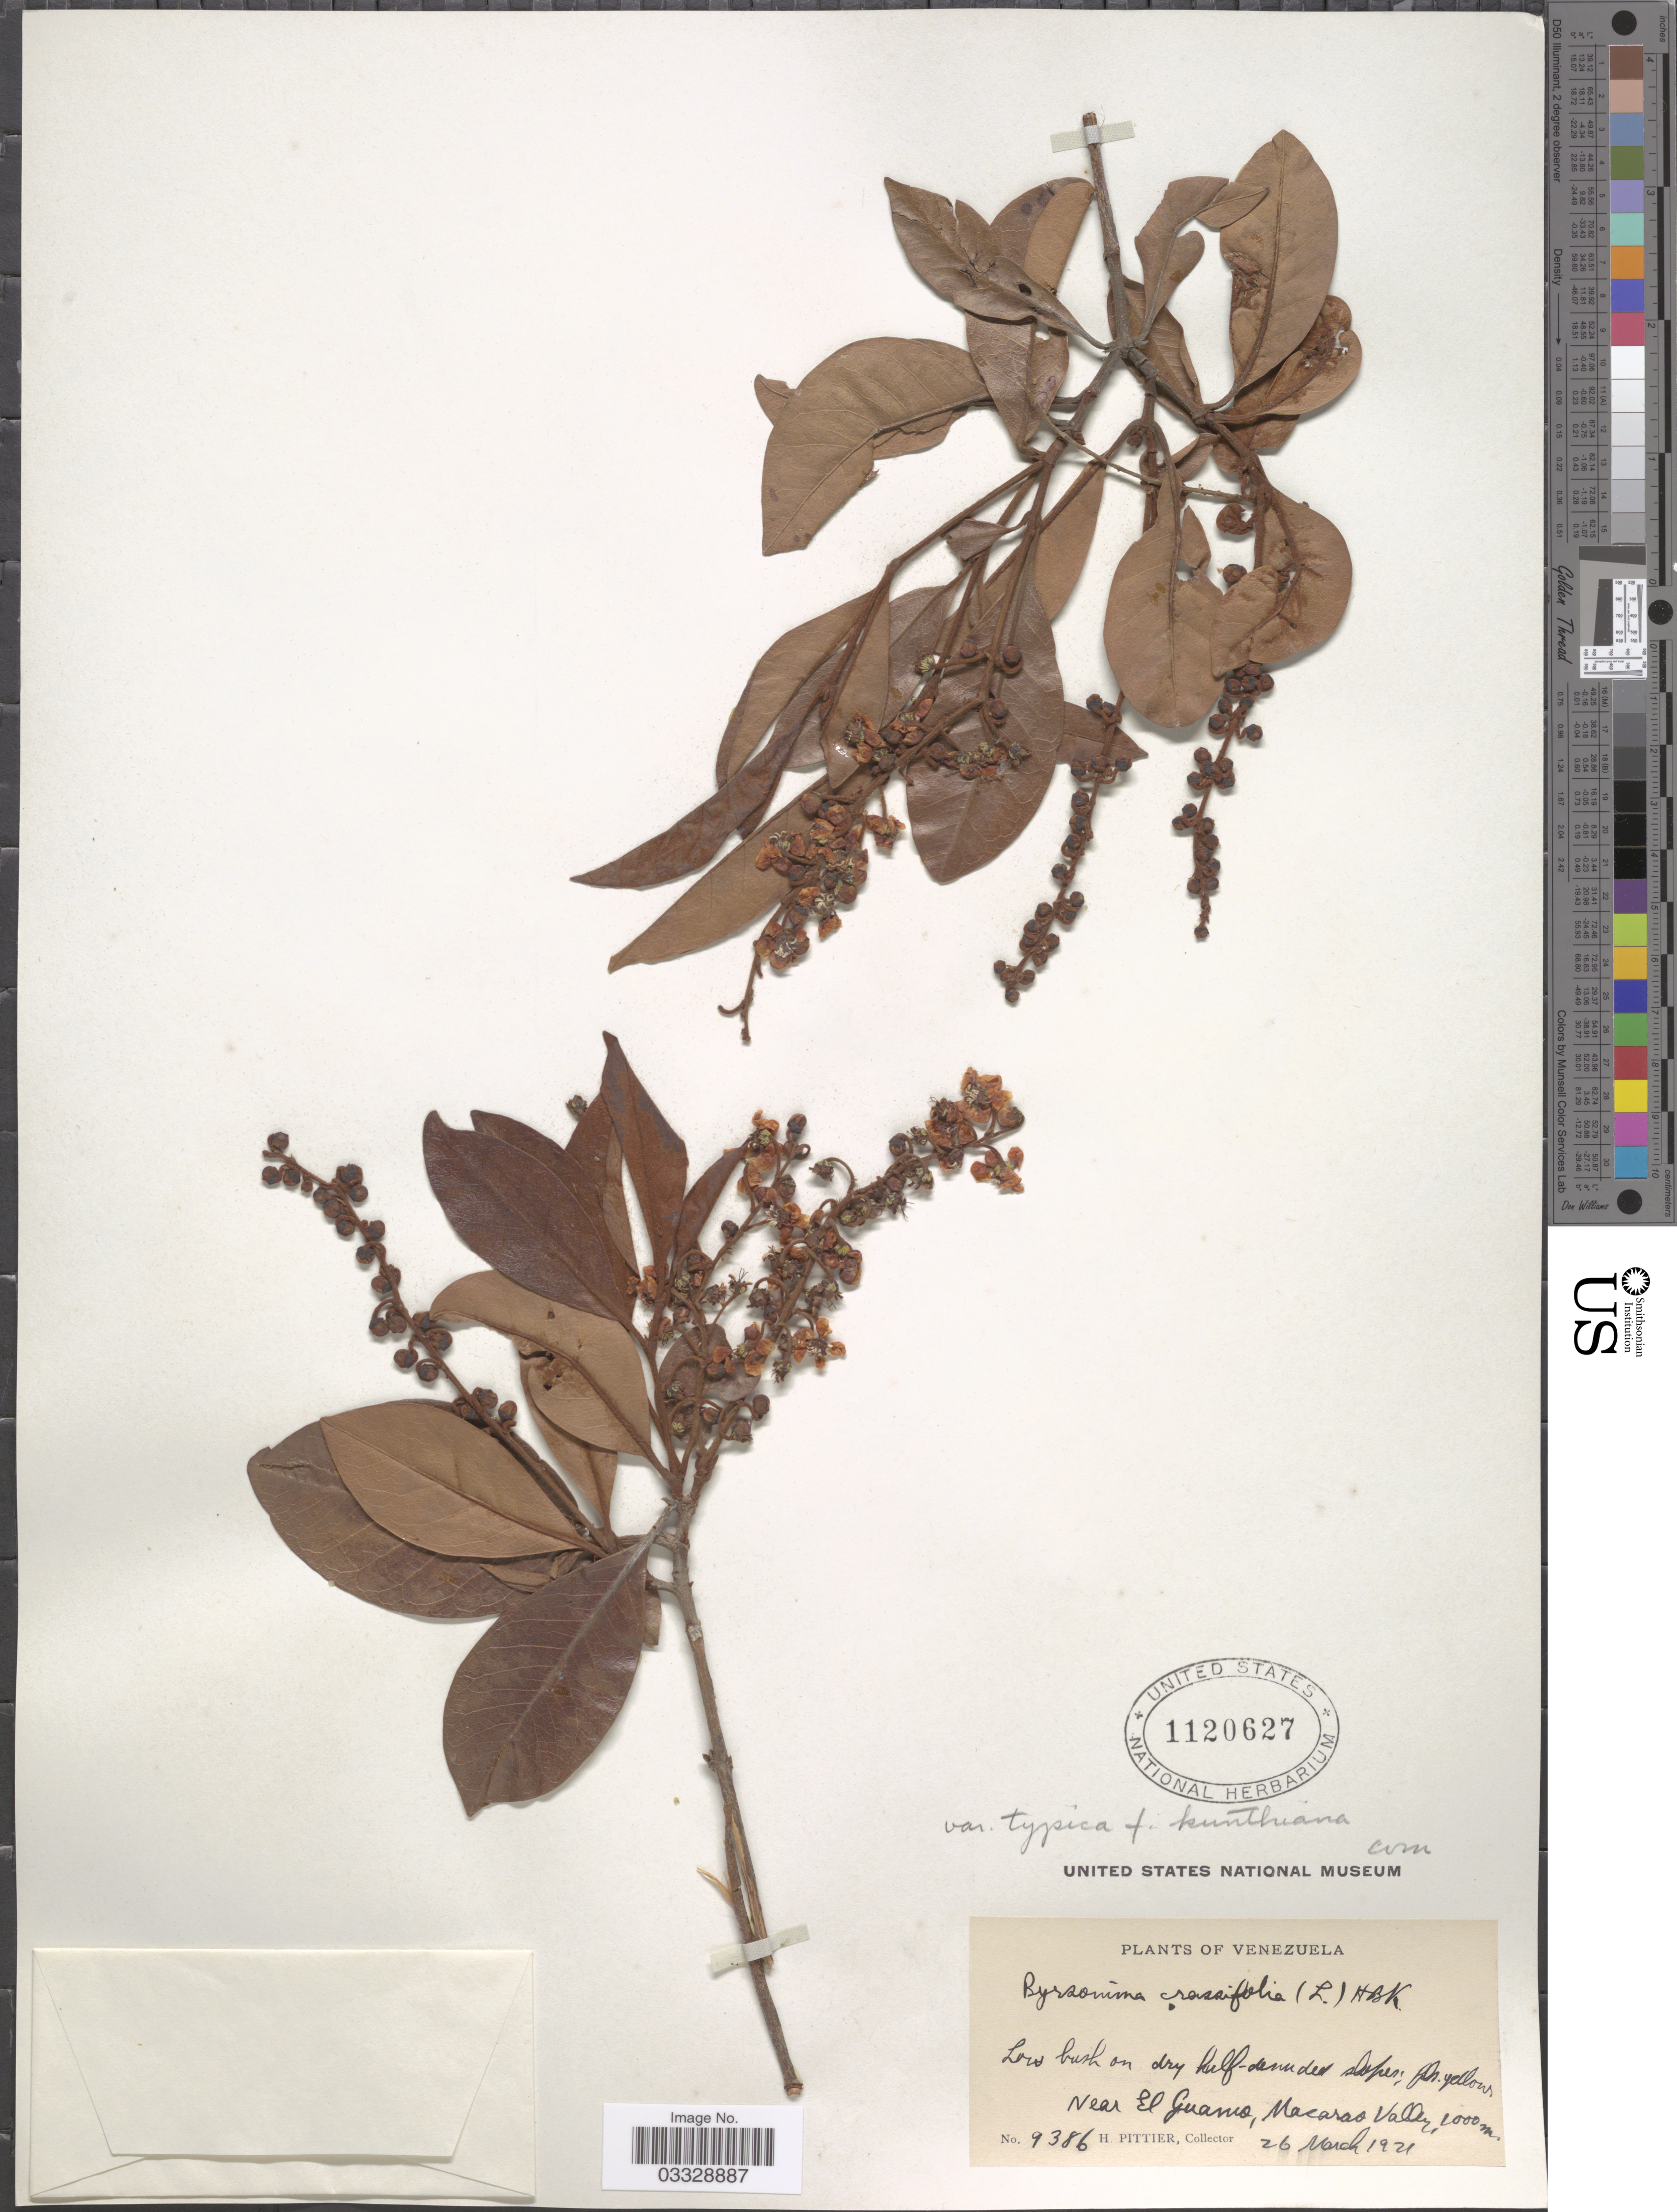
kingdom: Plantae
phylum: Tracheophyta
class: Magnoliopsida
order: Malpighiales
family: Malpighiaceae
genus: Byrsonima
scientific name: Byrsonima crassifolia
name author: (L.) Kunth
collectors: H. F. Pittier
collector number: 9386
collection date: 1921-03-26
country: Venezuela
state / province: Guárico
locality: Near El Guarico, Macarao Valley.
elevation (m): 1000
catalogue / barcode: US 1120627